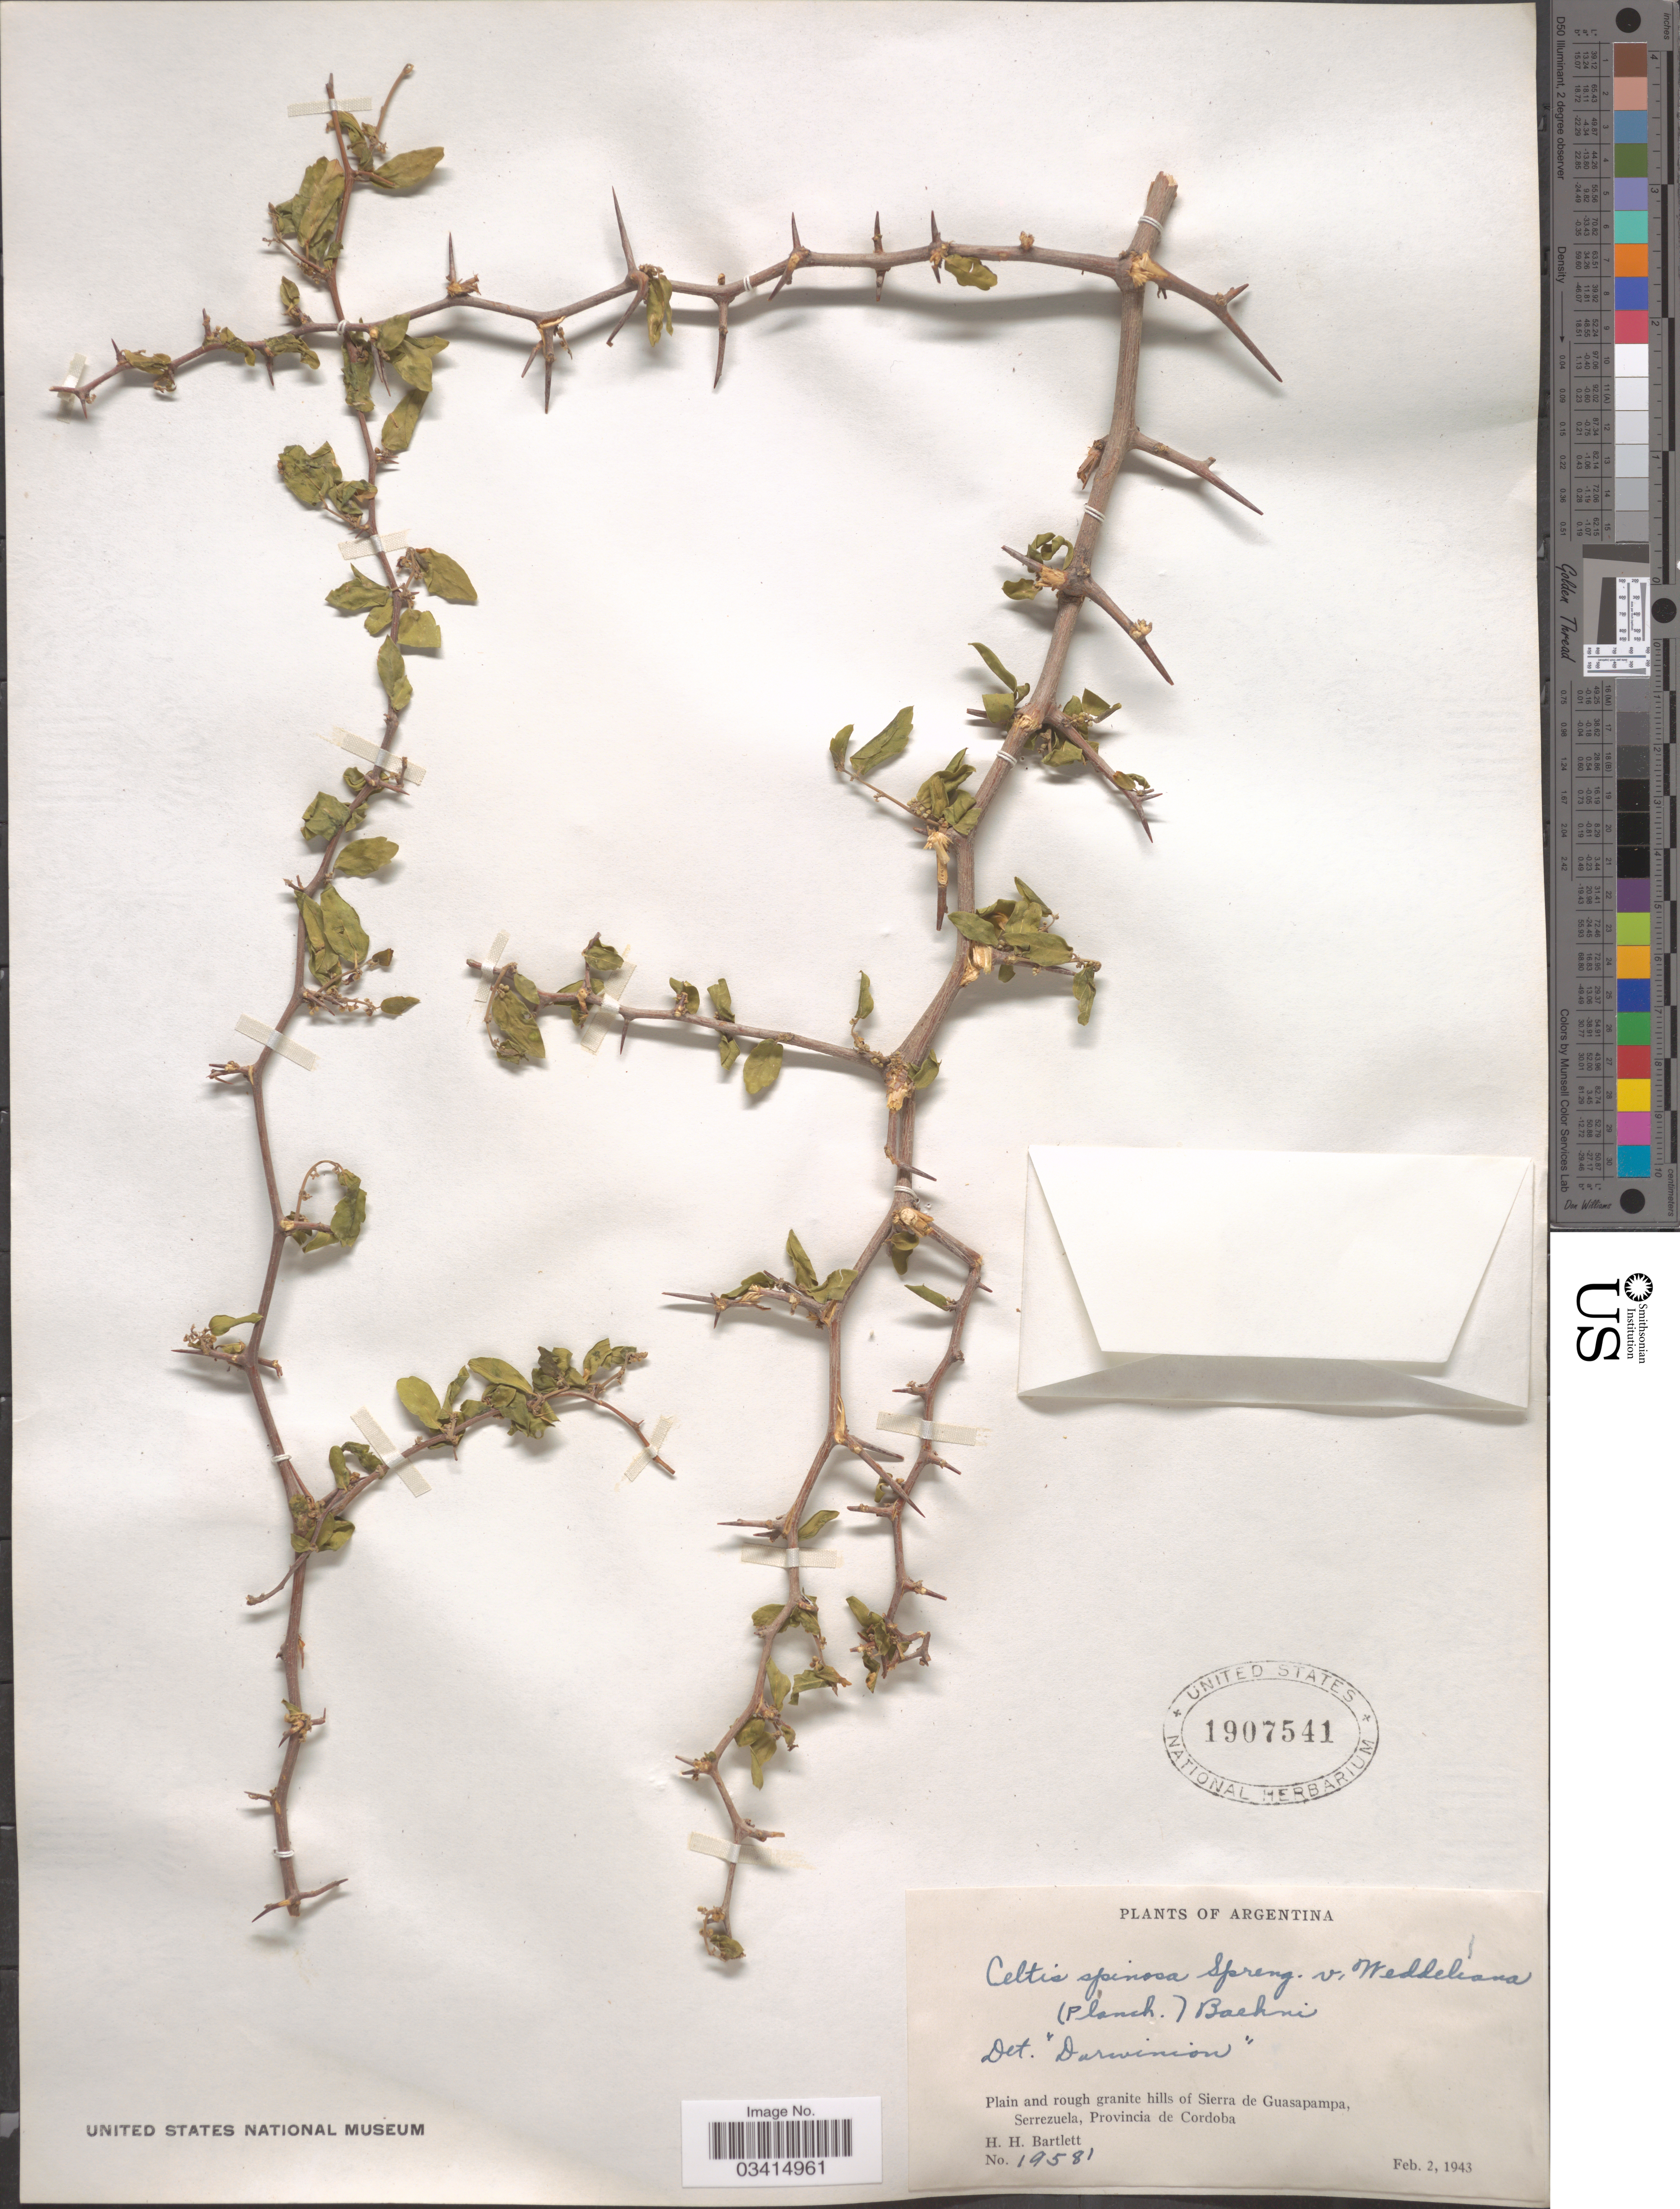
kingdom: Plantae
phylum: Tracheophyta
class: Magnoliopsida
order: Rosales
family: Cannabaceae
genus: Celtis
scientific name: Celtis spinosa var. weddelliana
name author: (Planch.) Baehni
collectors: H. H. Bartlett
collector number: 19581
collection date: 1943-02-02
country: Argentina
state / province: Cordoba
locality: Plain and rough granite hills of Sierra de Guasapampa, Serrezuela.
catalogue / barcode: US 1907541